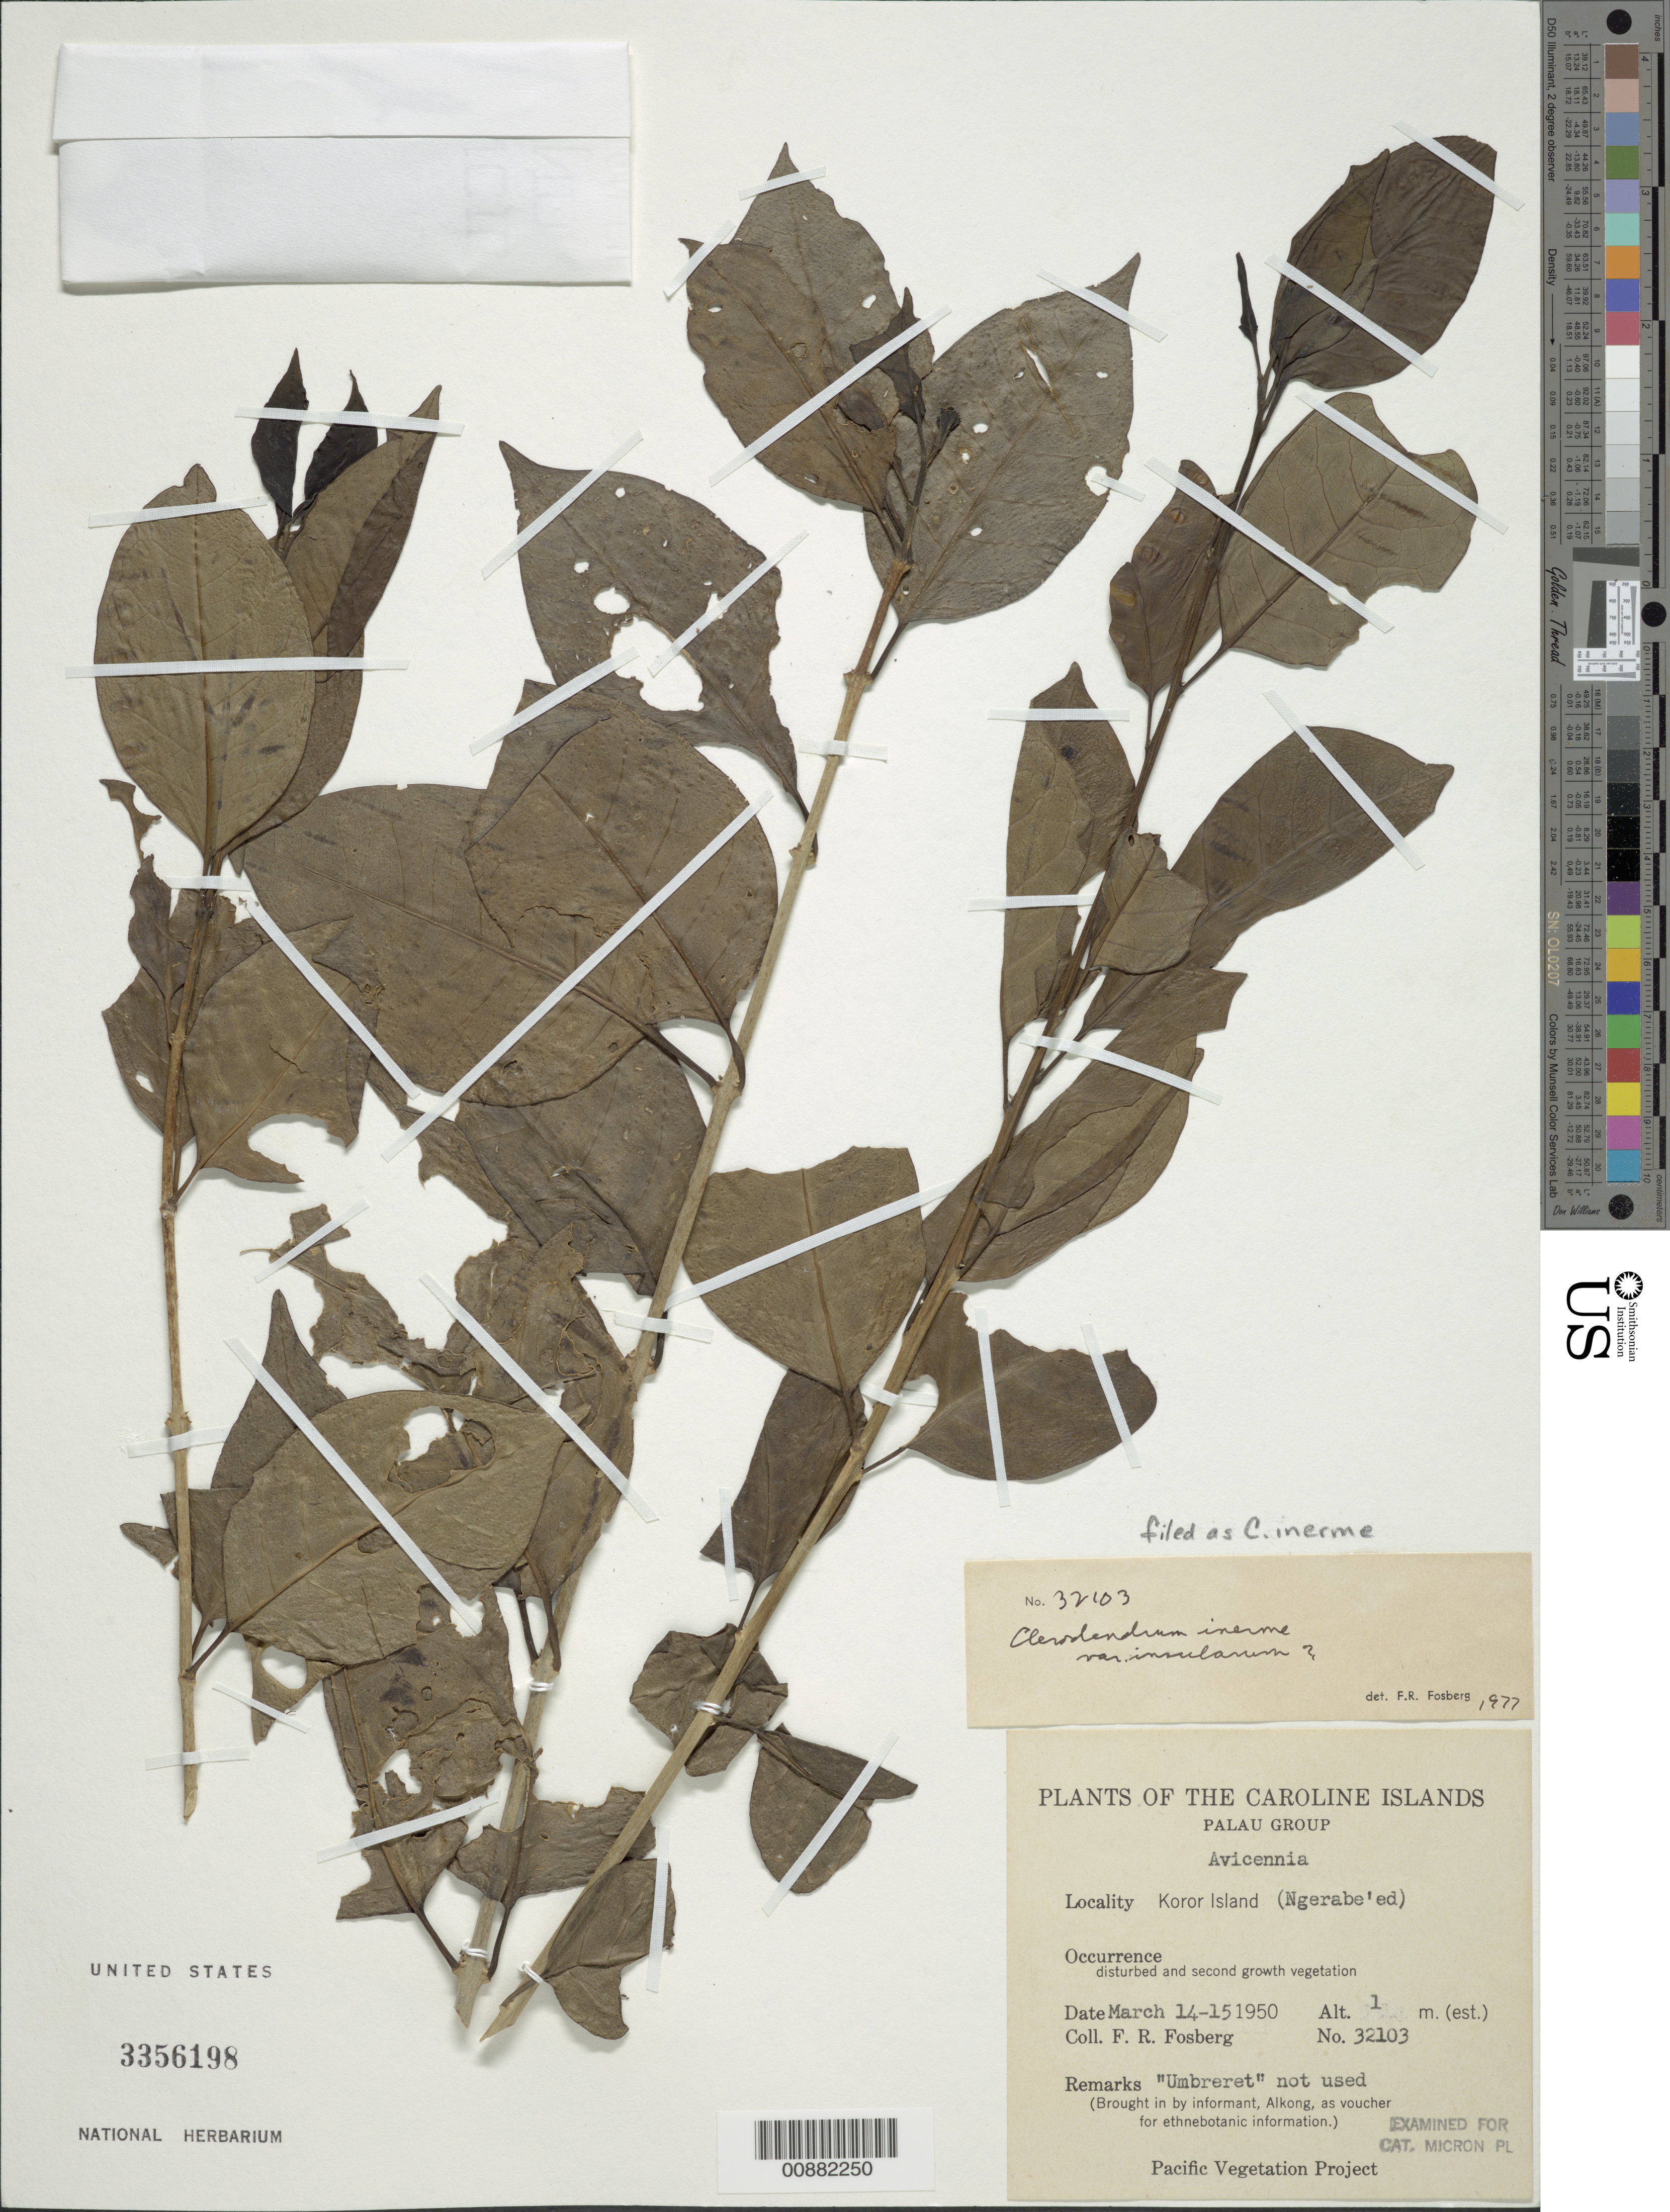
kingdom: Plantae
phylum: Tracheophyta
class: Magnoliopsida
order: Lamiales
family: Lamiaceae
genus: Clerodendrum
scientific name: Clerodendrum inerme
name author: (L.) Gaertn.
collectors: F. R. Fosberg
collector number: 32103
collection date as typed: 14 Mar 1950 to 15 Mar 1950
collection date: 1950-03-14/1950-03-15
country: Palau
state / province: Koror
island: Oreor (Koror)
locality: Koror Island (Ngerabe'ed)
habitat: disturbed and second growth vegitation.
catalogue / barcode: US 3356198